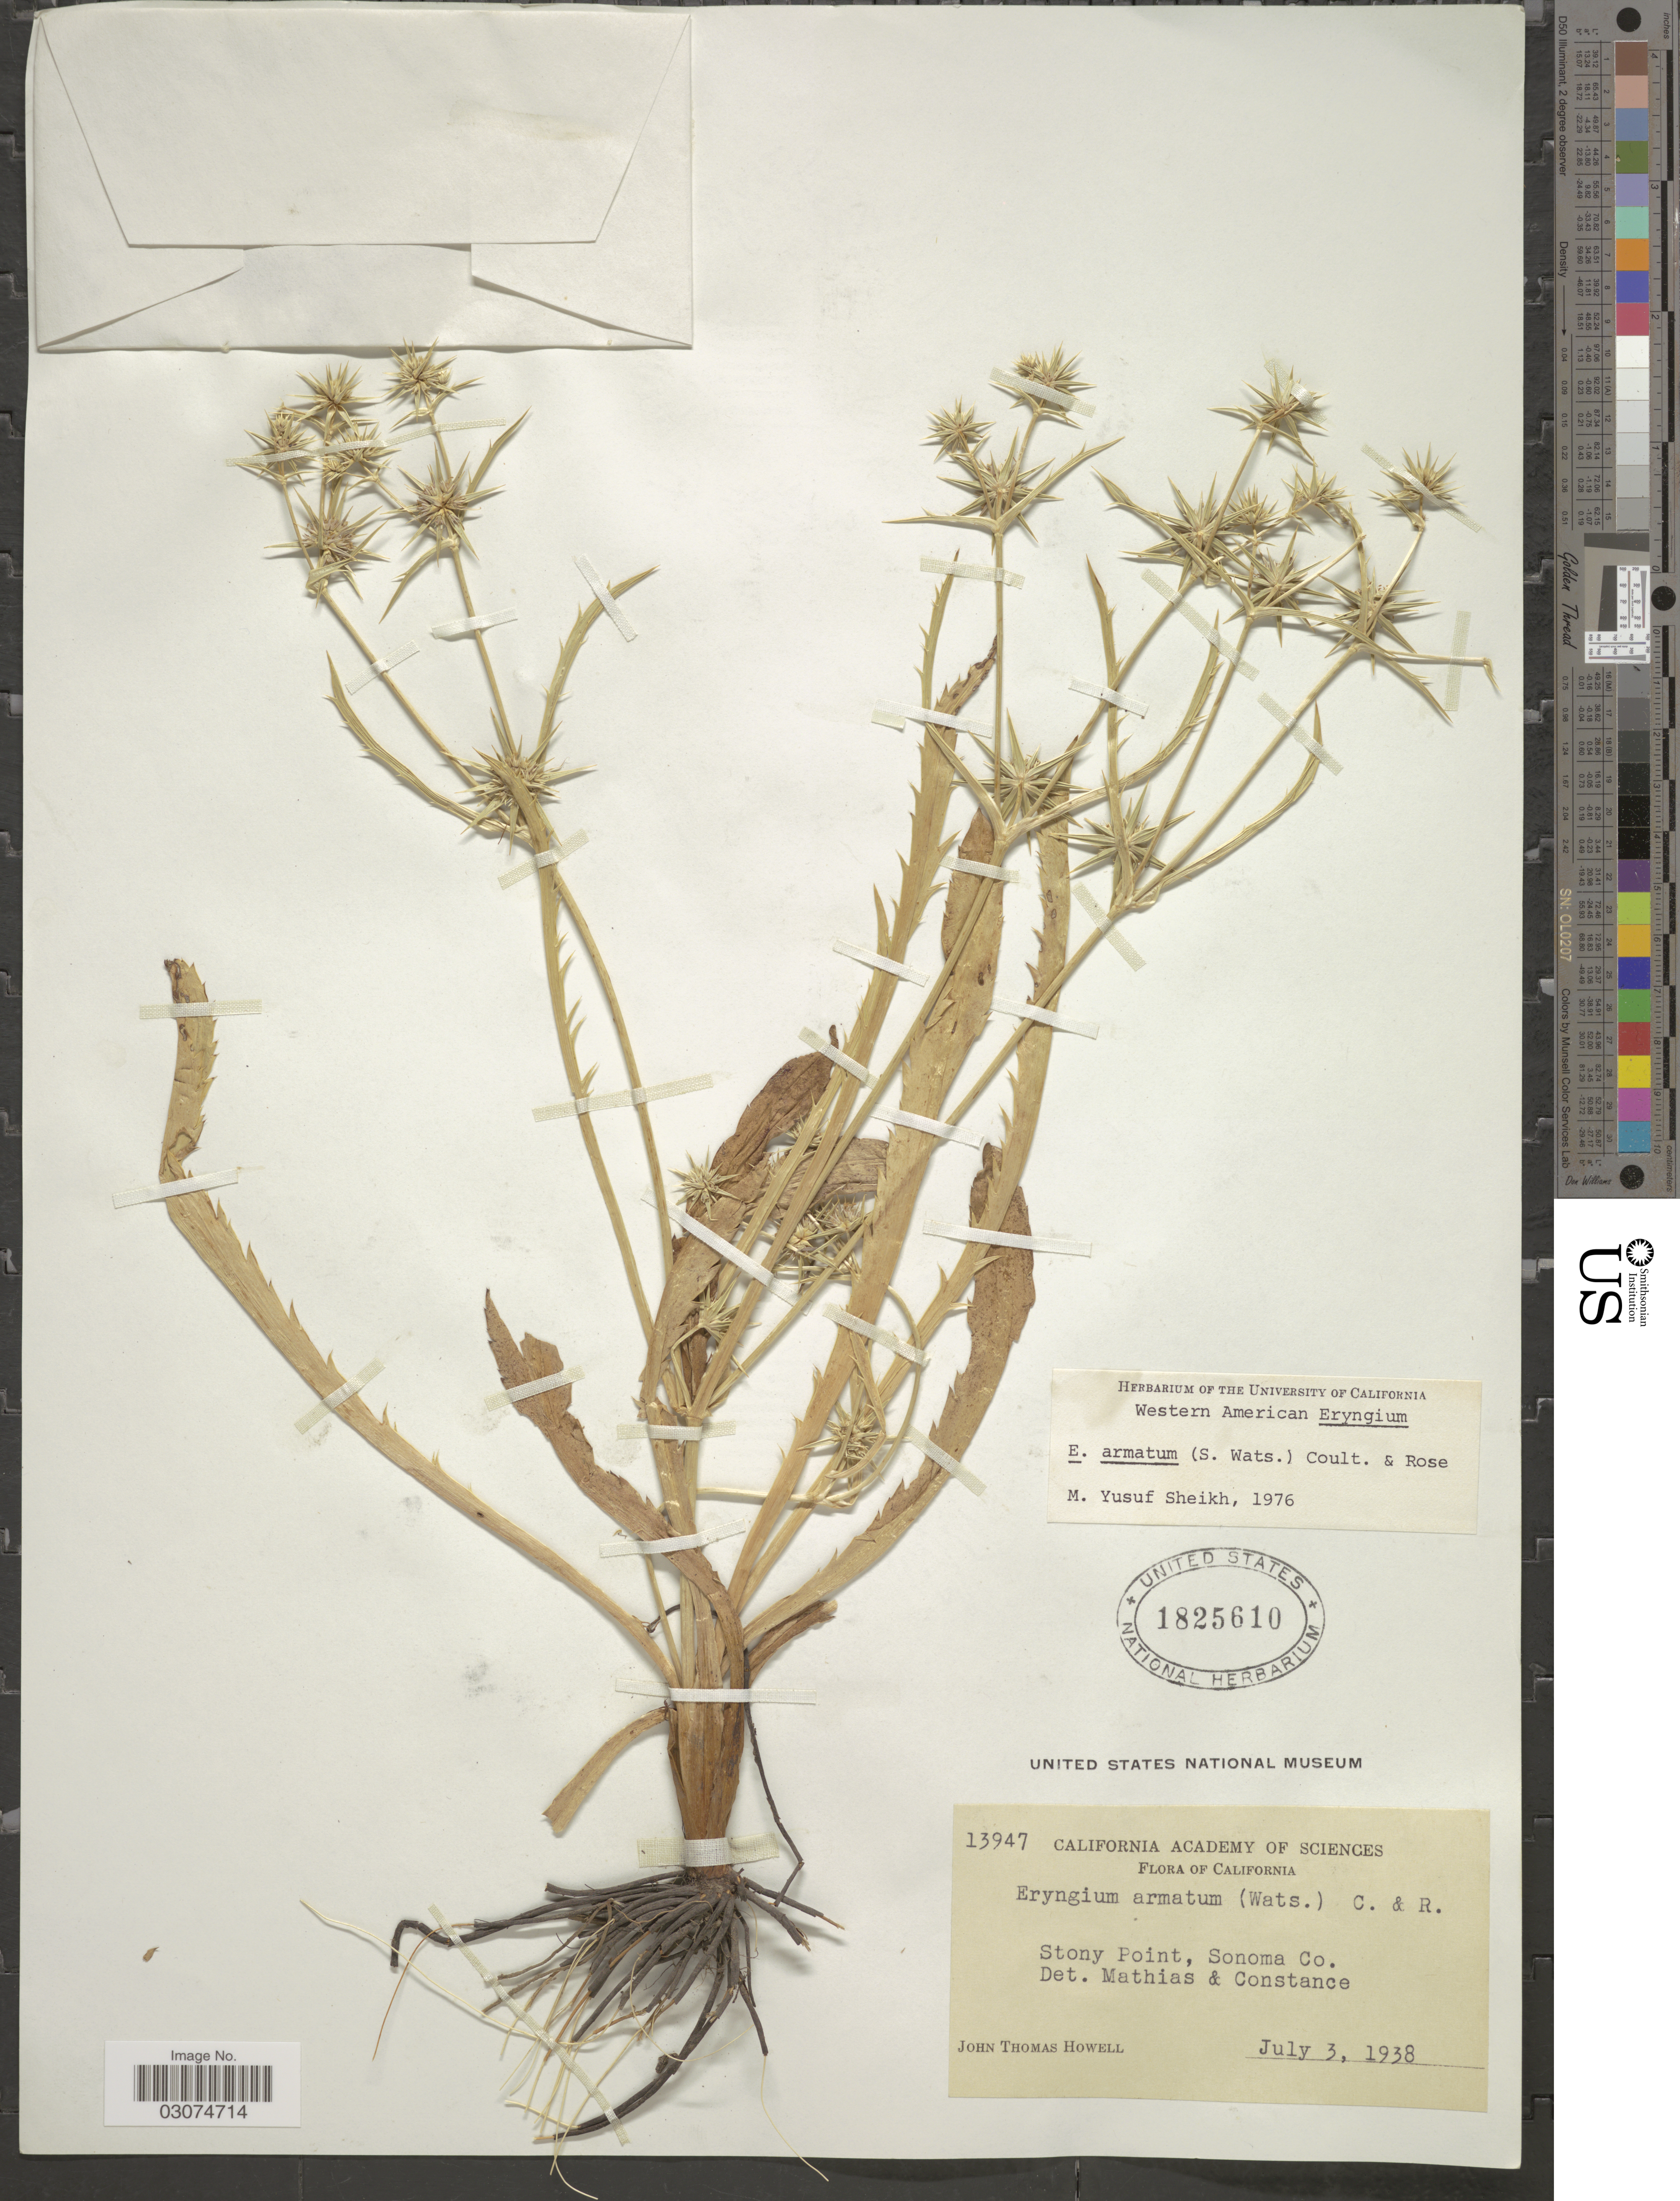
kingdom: Plantae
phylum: Tracheophyta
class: Magnoliopsida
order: Apiales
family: Apiaceae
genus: Eryngium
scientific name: Eryngium armatum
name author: (S. Watson) J.M. Coult. & Rose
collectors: J. T. Howell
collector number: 13947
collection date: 1938-07-03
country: United States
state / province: California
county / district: Sonoma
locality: Stony Point, Sonoma Co.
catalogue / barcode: US 1825610